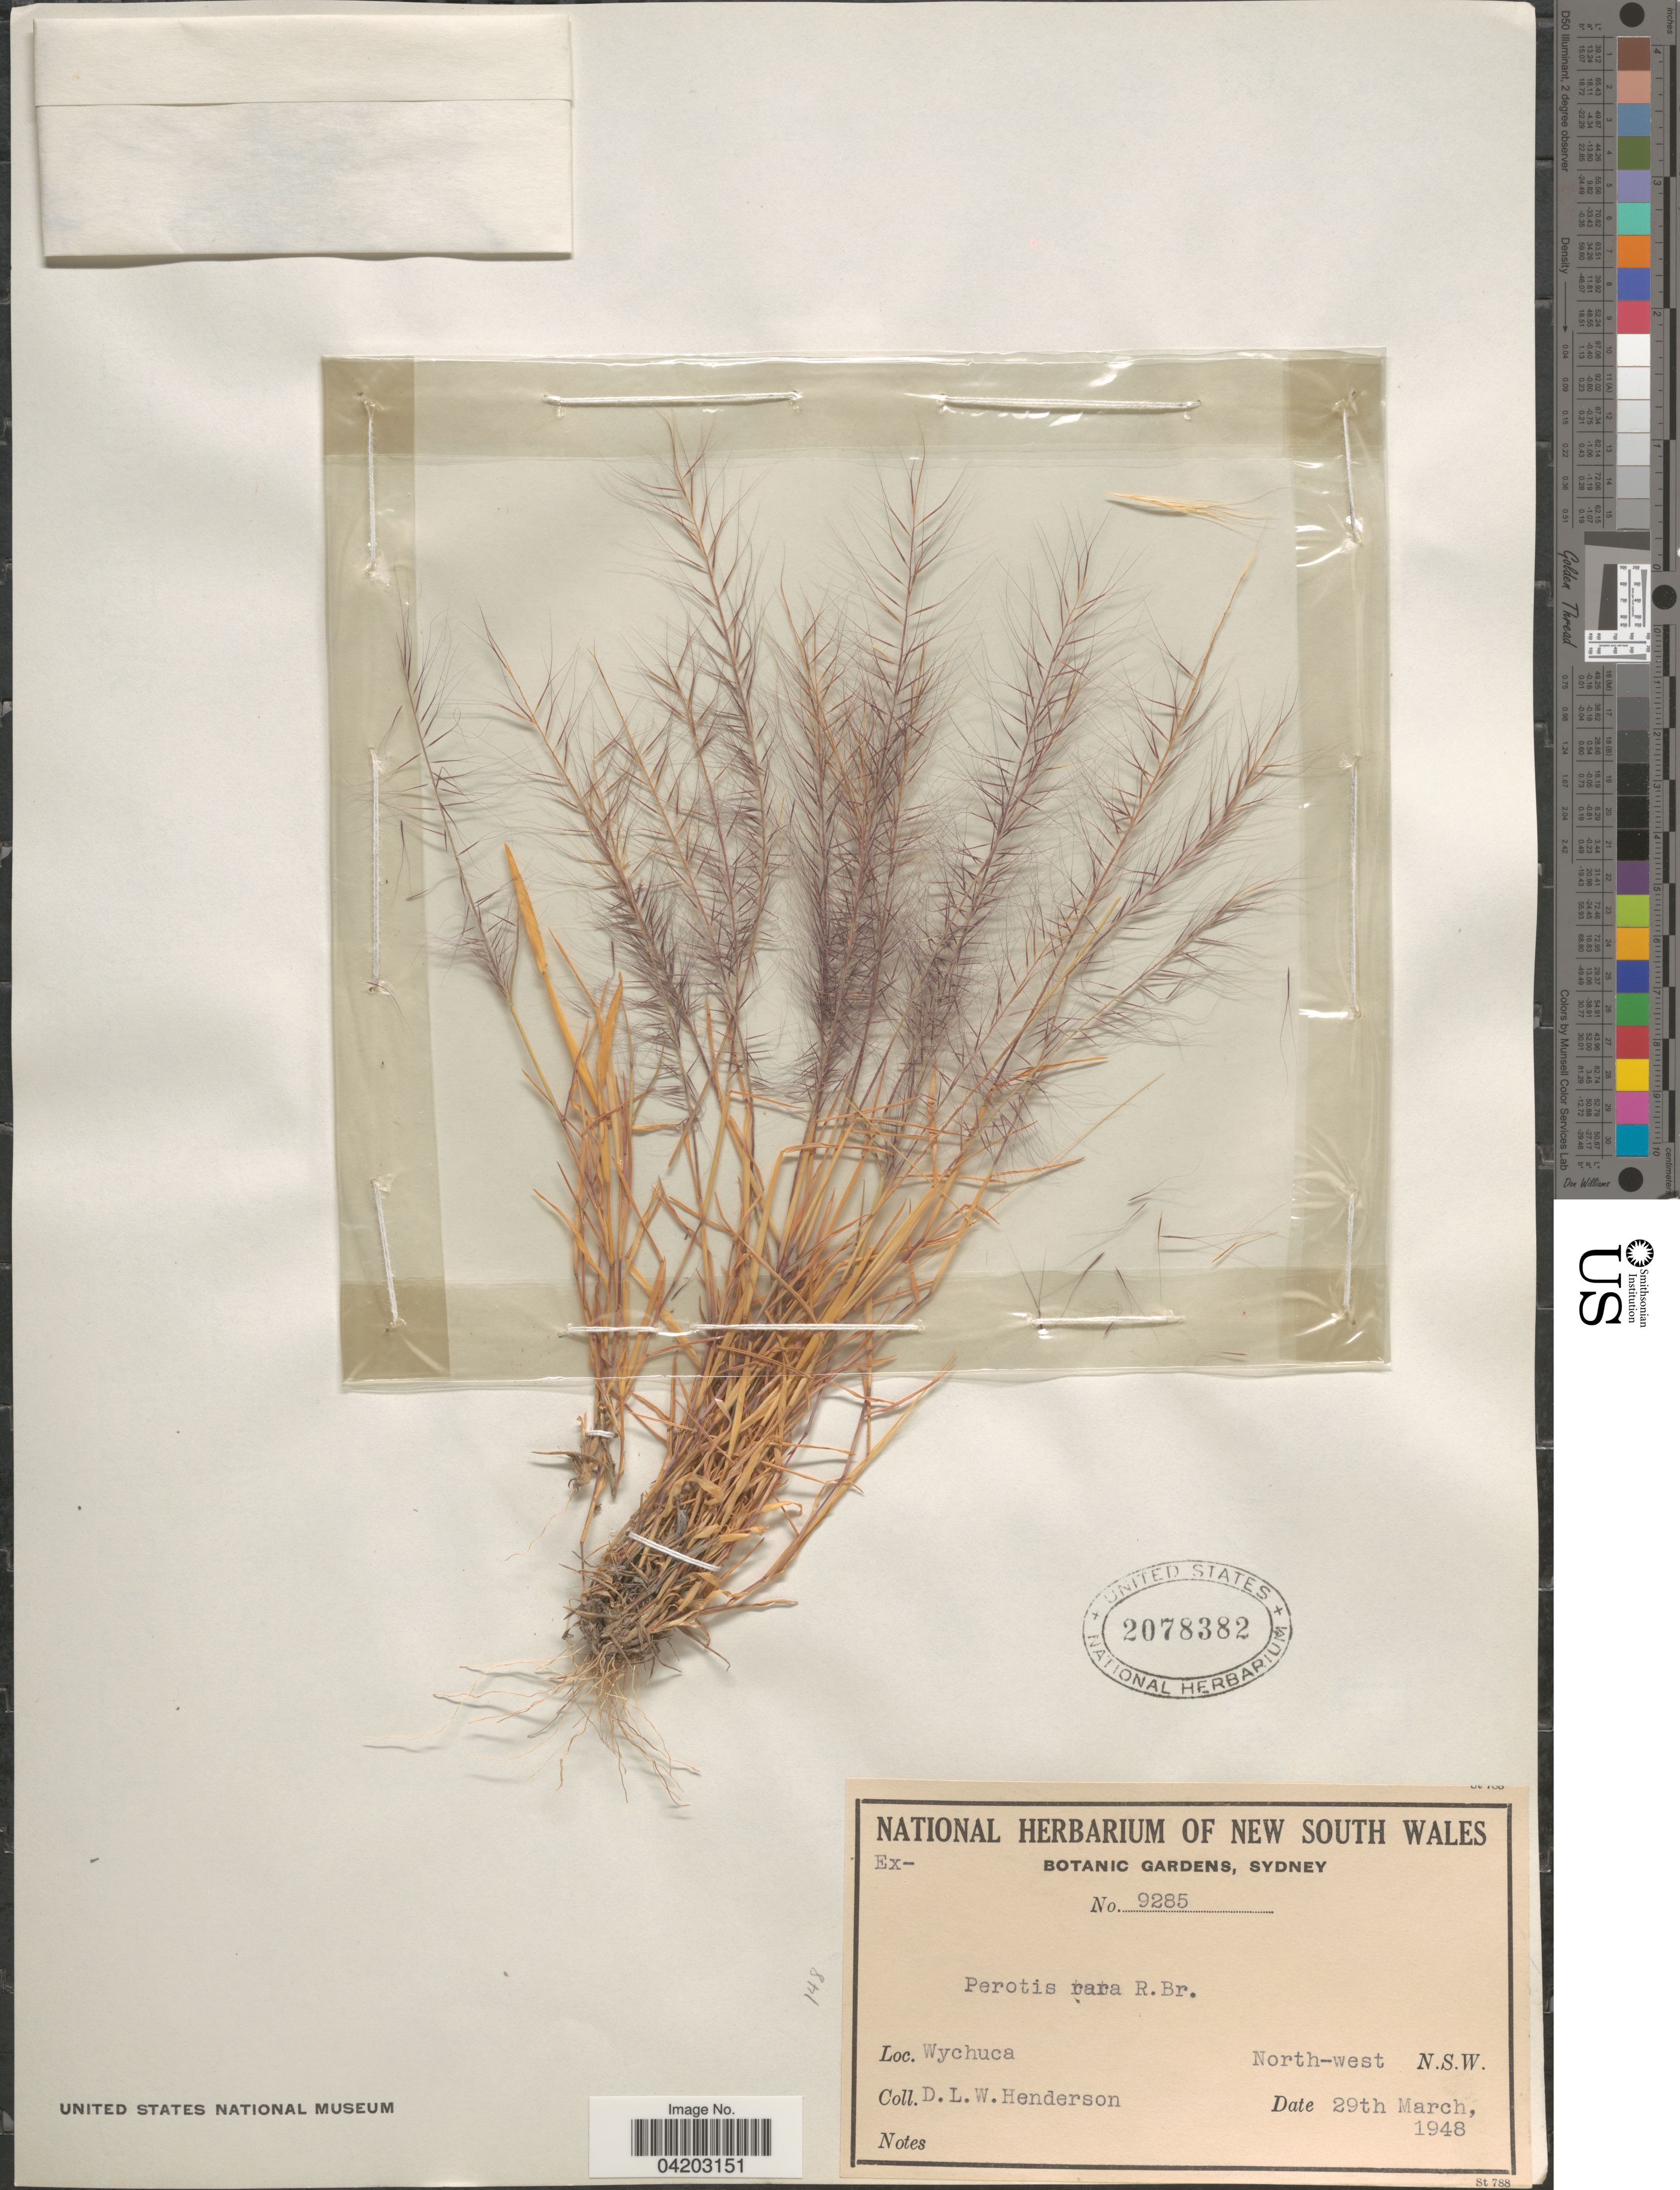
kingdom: Plantae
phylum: Tracheophyta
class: Liliopsida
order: Poales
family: Poaceae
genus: Perotis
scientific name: Perotis rara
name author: R. Br.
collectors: D. Henderson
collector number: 9285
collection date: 1948-03-29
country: Australia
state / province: New South Wales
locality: Wychuca. North-west.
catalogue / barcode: US 2078382